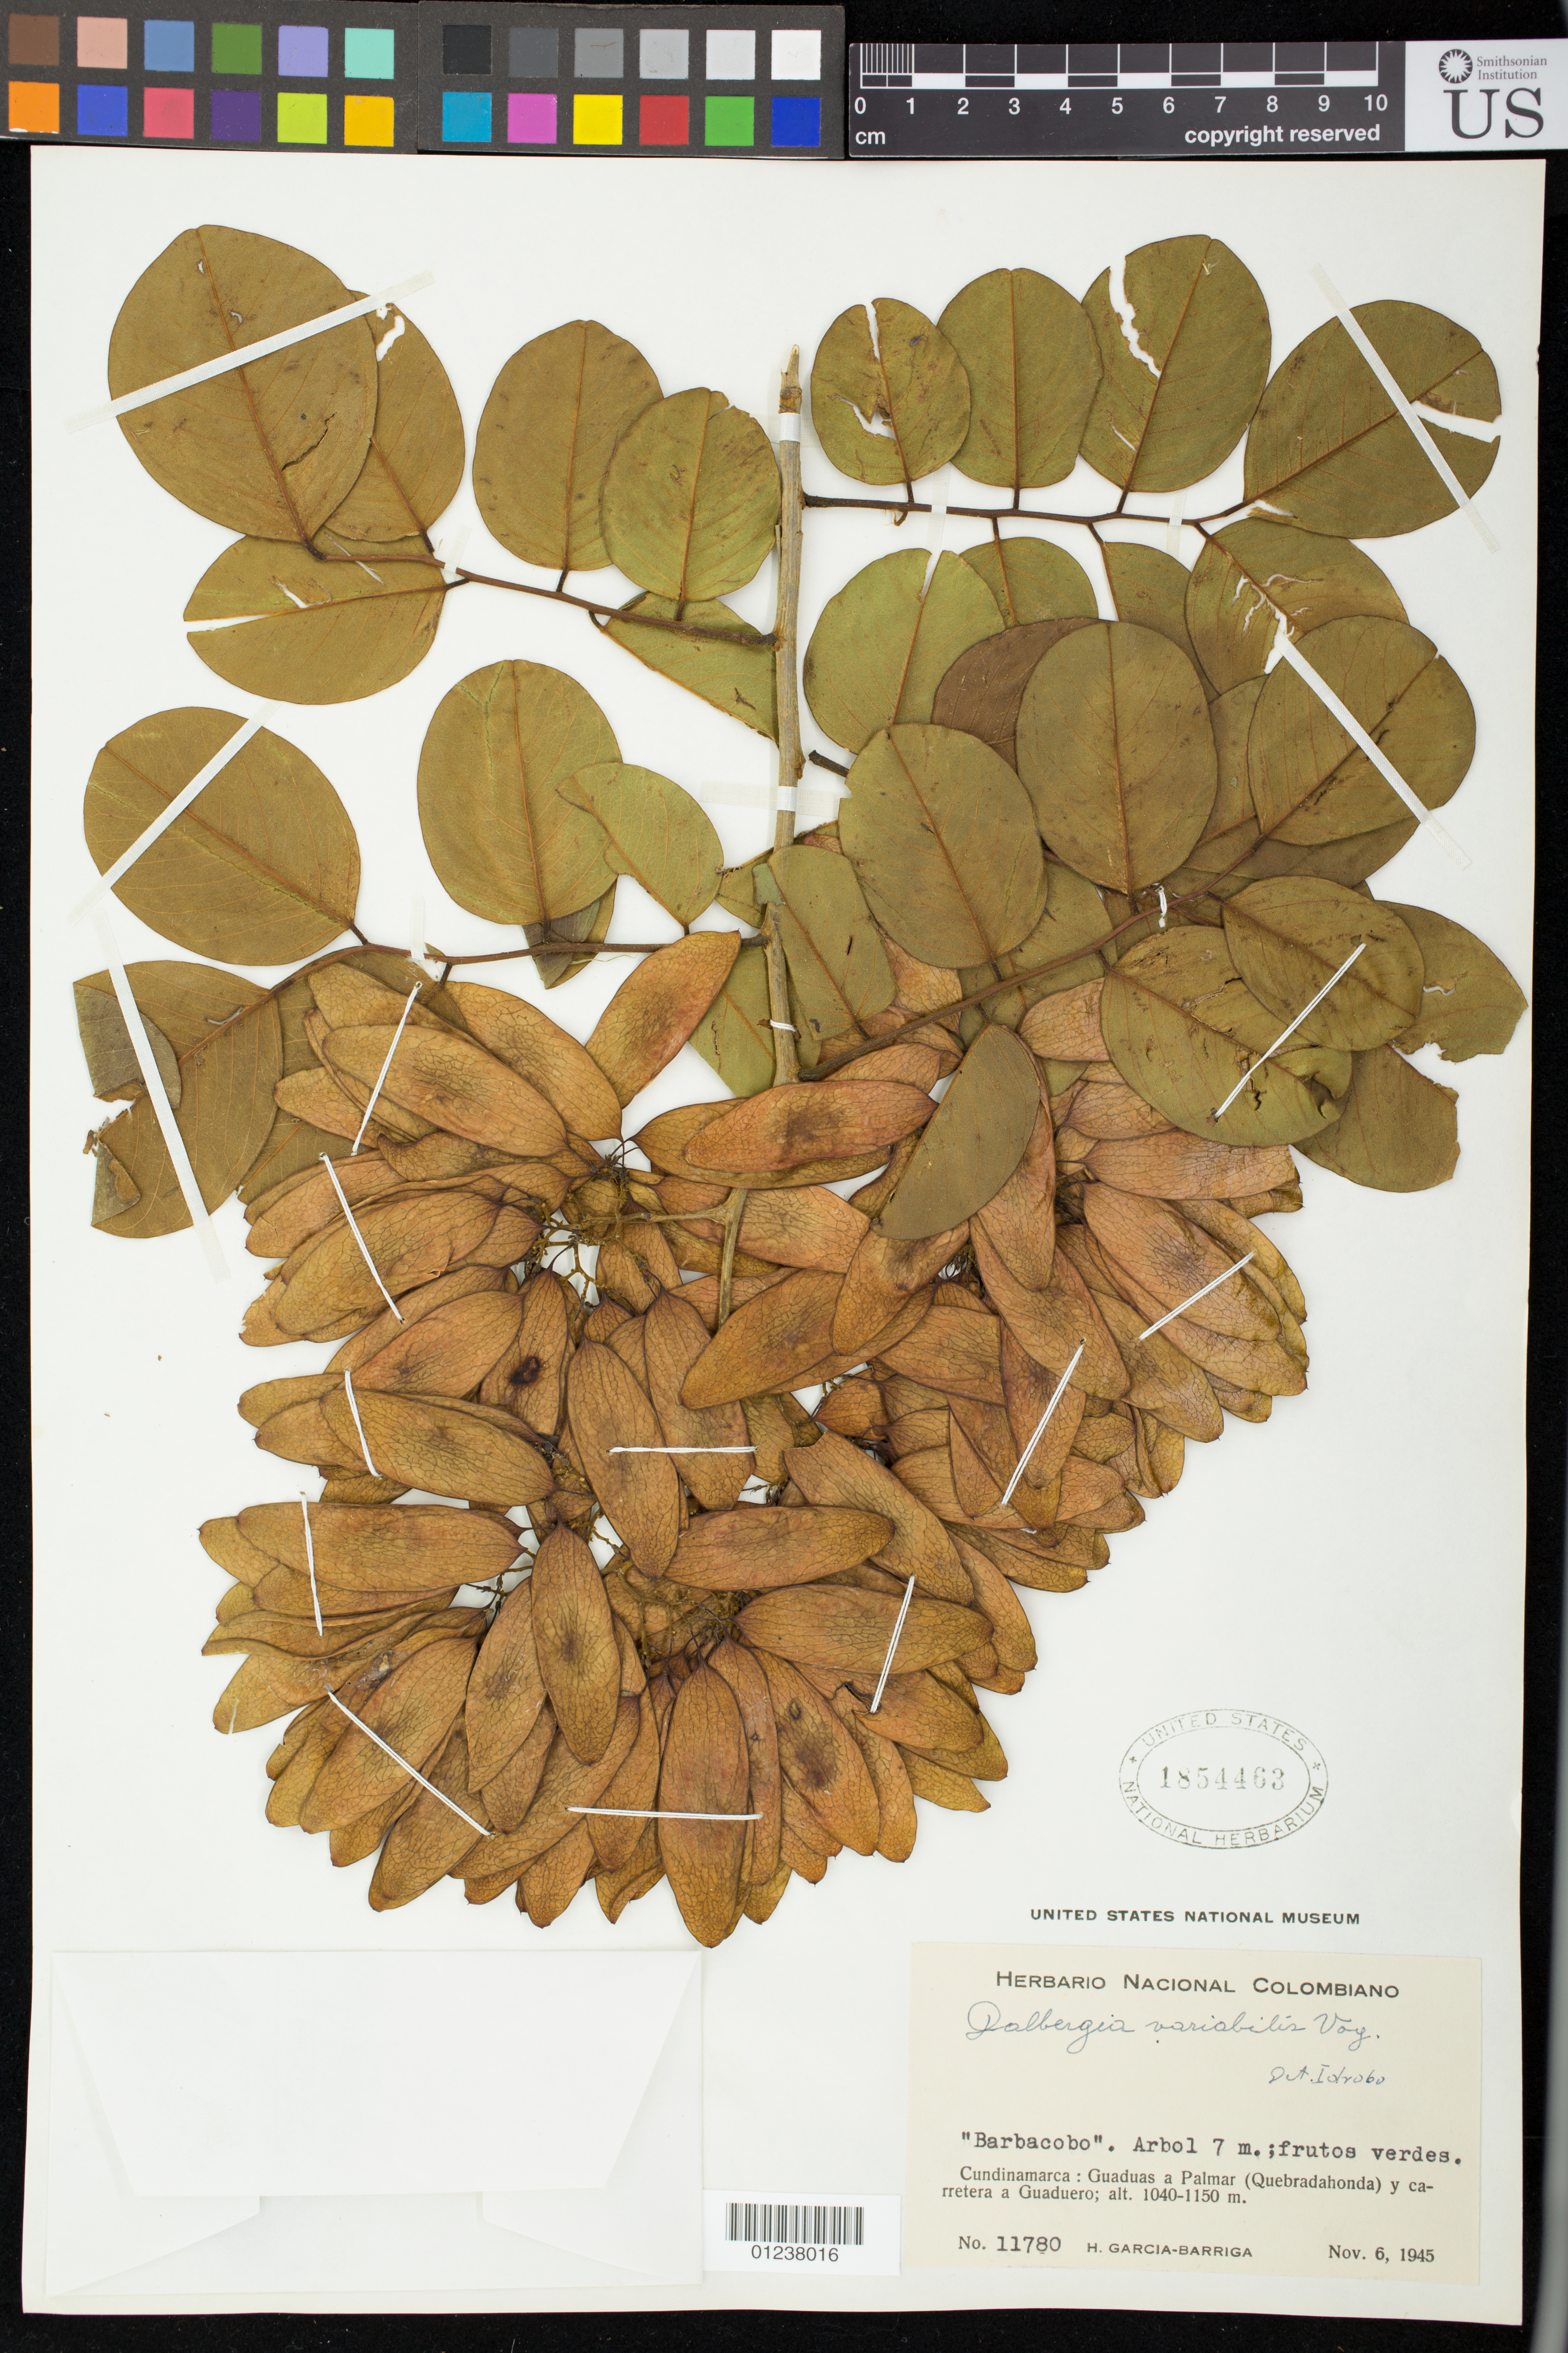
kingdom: Plantae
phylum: Tracheophyta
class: Magnoliopsida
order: Fabales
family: Fabaceae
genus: Dalbergia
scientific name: Dalbergia frutescens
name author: (Vell.) Britton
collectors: H. Garcia-Barriga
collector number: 11780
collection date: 1945-11-06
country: Colombia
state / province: Cundinamarca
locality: Guadas a Palmar (Quebradahonda) y carretera a Guaduero.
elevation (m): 1040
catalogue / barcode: US 1854463